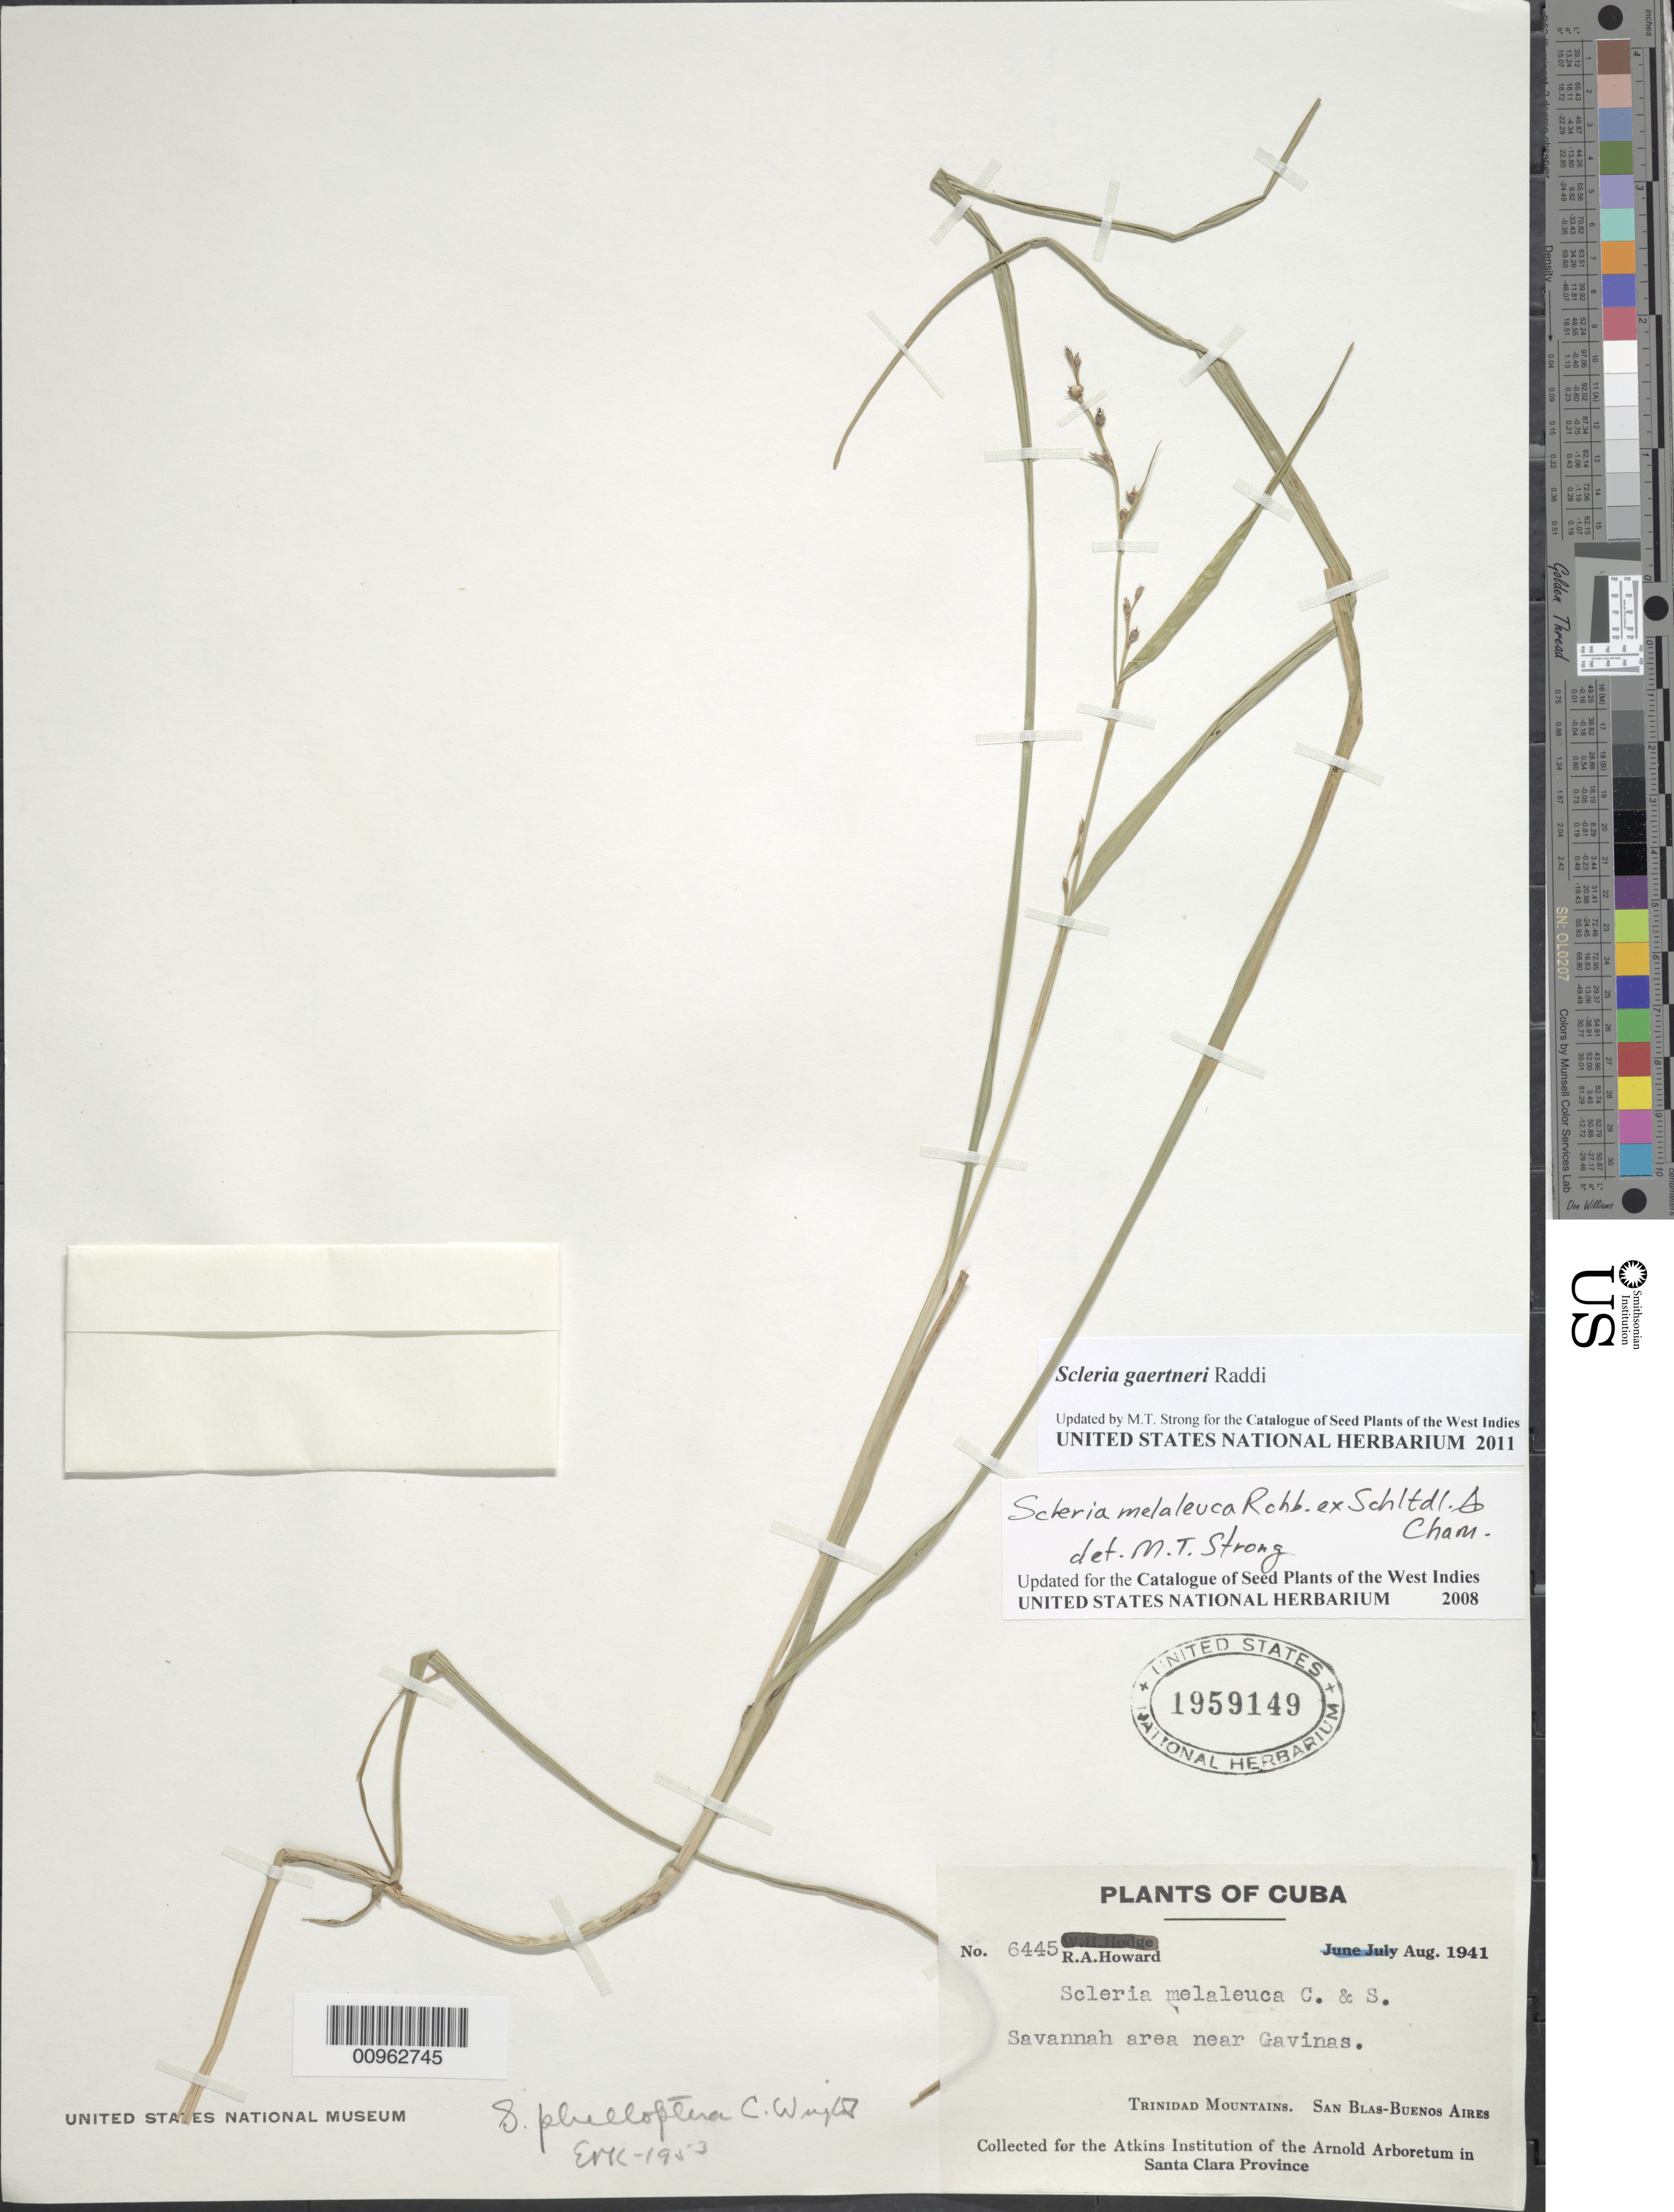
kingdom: Plantae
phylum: Tracheophyta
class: Liliopsida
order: Poales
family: Cyperaceae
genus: Scleria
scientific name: Scleria gaertneri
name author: Raddi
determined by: Strong, M. T., (US), Smithsonian Institution - National Museum of Natural History (UNITED STATES)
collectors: R. A. Howard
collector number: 6445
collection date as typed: Aug 1941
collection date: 1941-08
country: Cuba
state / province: Las Villas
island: Cuba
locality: Trinidad Mountains, San Blas-Buenos Aires, near Gavinas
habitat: Savannah area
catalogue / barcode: US 1959149